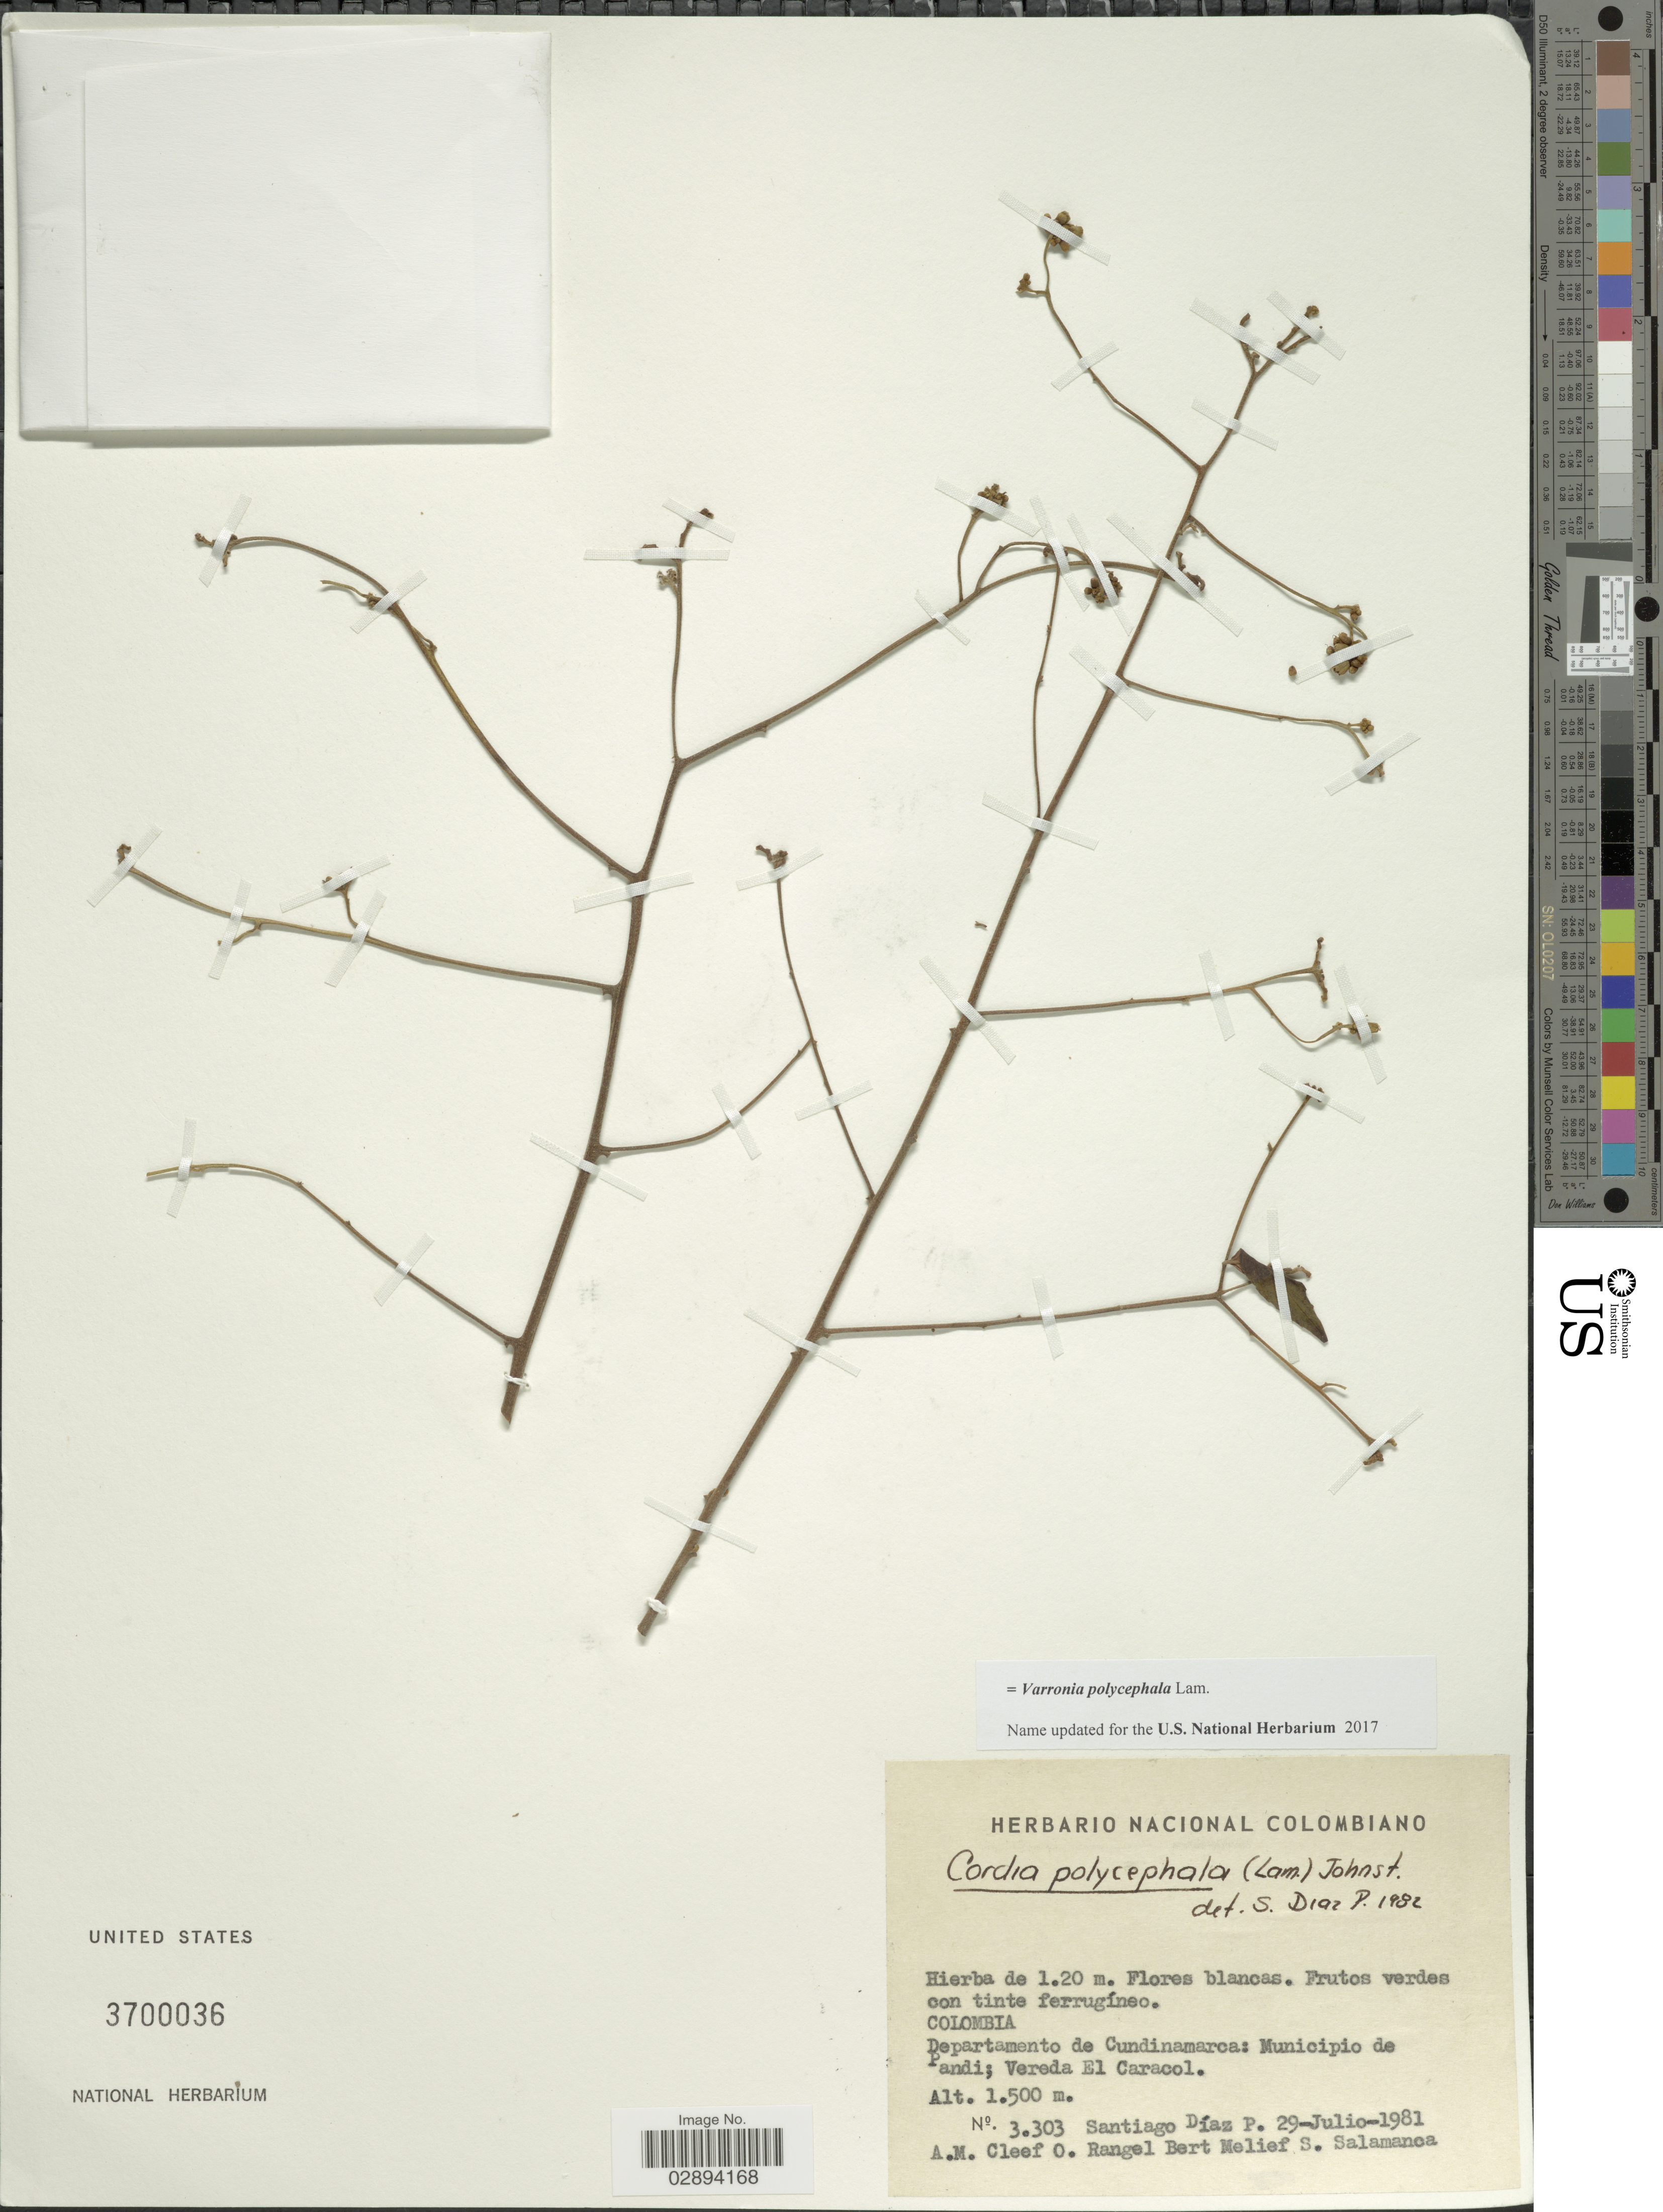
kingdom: Plantae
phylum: Tracheophyta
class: Magnoliopsida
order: Boraginales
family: Cordiaceae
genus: Varronia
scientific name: Varronia polycephala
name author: Lam.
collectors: S. Diaz P., A. M. Cleef, O. Rangel & B. Salamanca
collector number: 3303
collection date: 1981-07-29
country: Colombia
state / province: Cundinamarca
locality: Departamento de Cundinamarca, Muncipio de Pandi, Vereda El Caracol.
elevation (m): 1500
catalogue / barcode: US 3700036